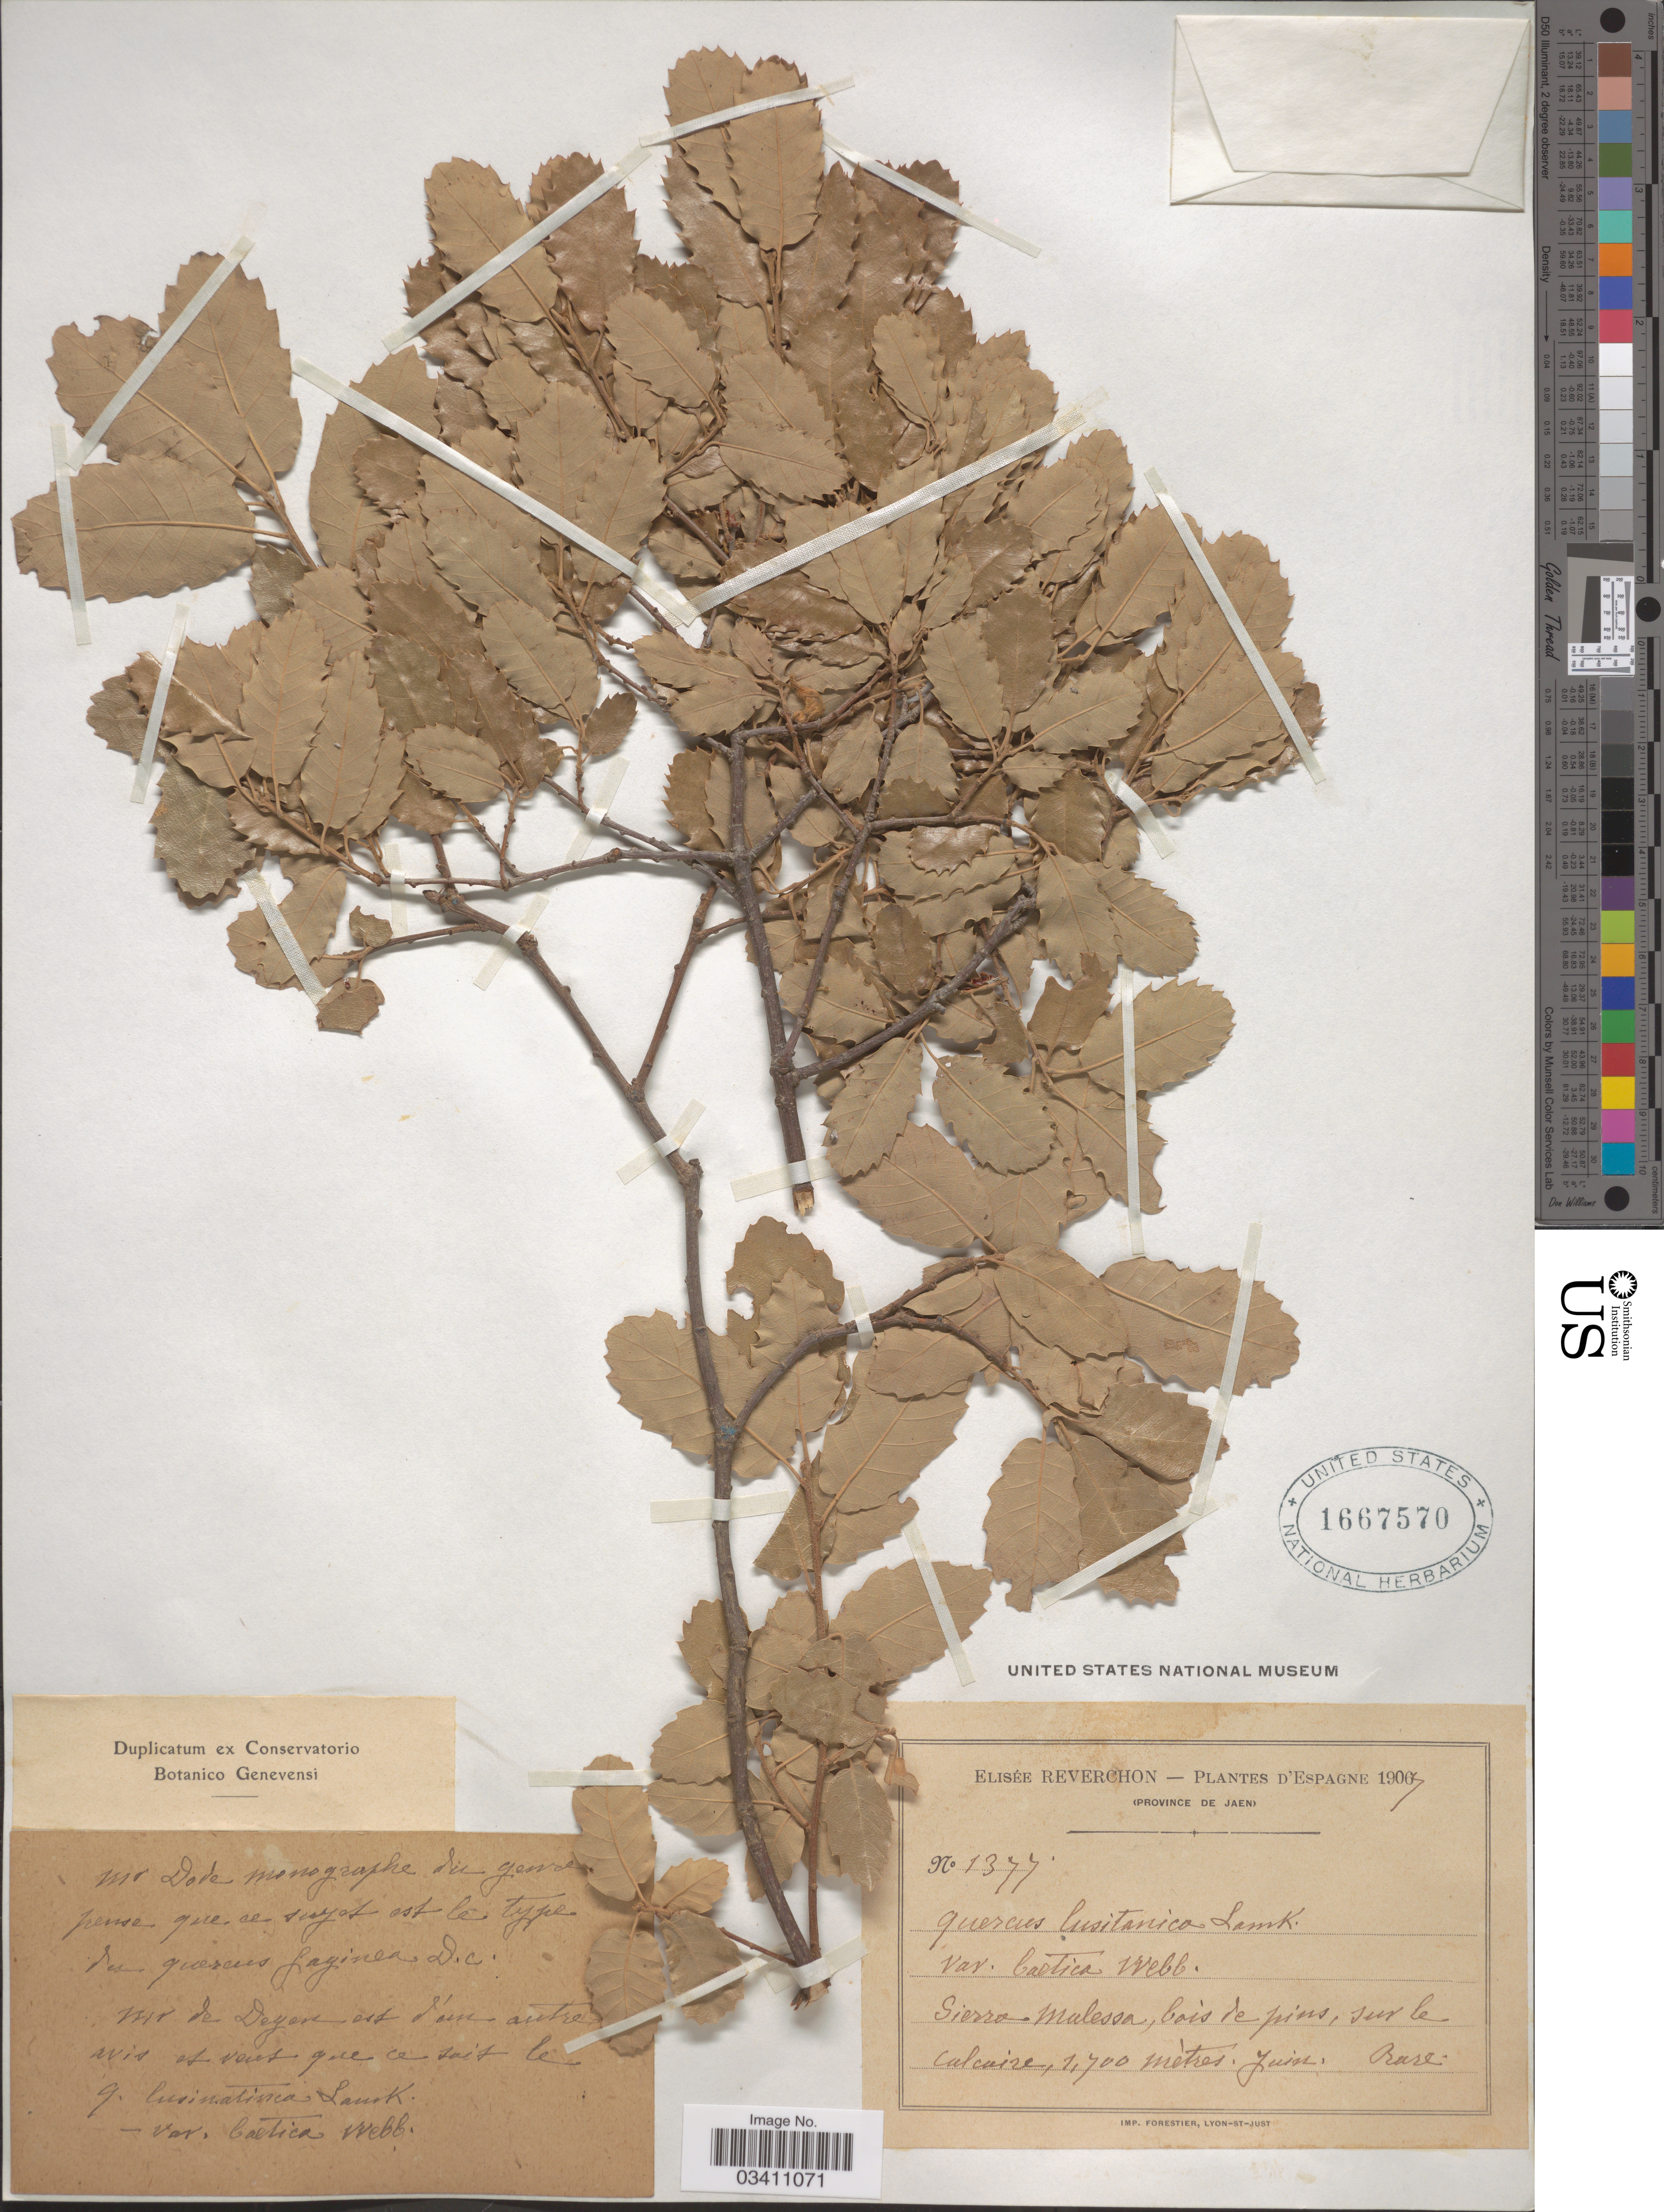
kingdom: Plantae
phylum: Tracheophyta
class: Magnoliopsida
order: Fagales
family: Fagaceae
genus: Quercus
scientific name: Quercus lusitanica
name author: Lam.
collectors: E. Reverchon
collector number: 1377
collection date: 1907-06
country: Spain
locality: Espagne (Province de Jaen). Sierra Malessa, bois de pins, sur le calcaire.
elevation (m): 1700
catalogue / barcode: US 1667570